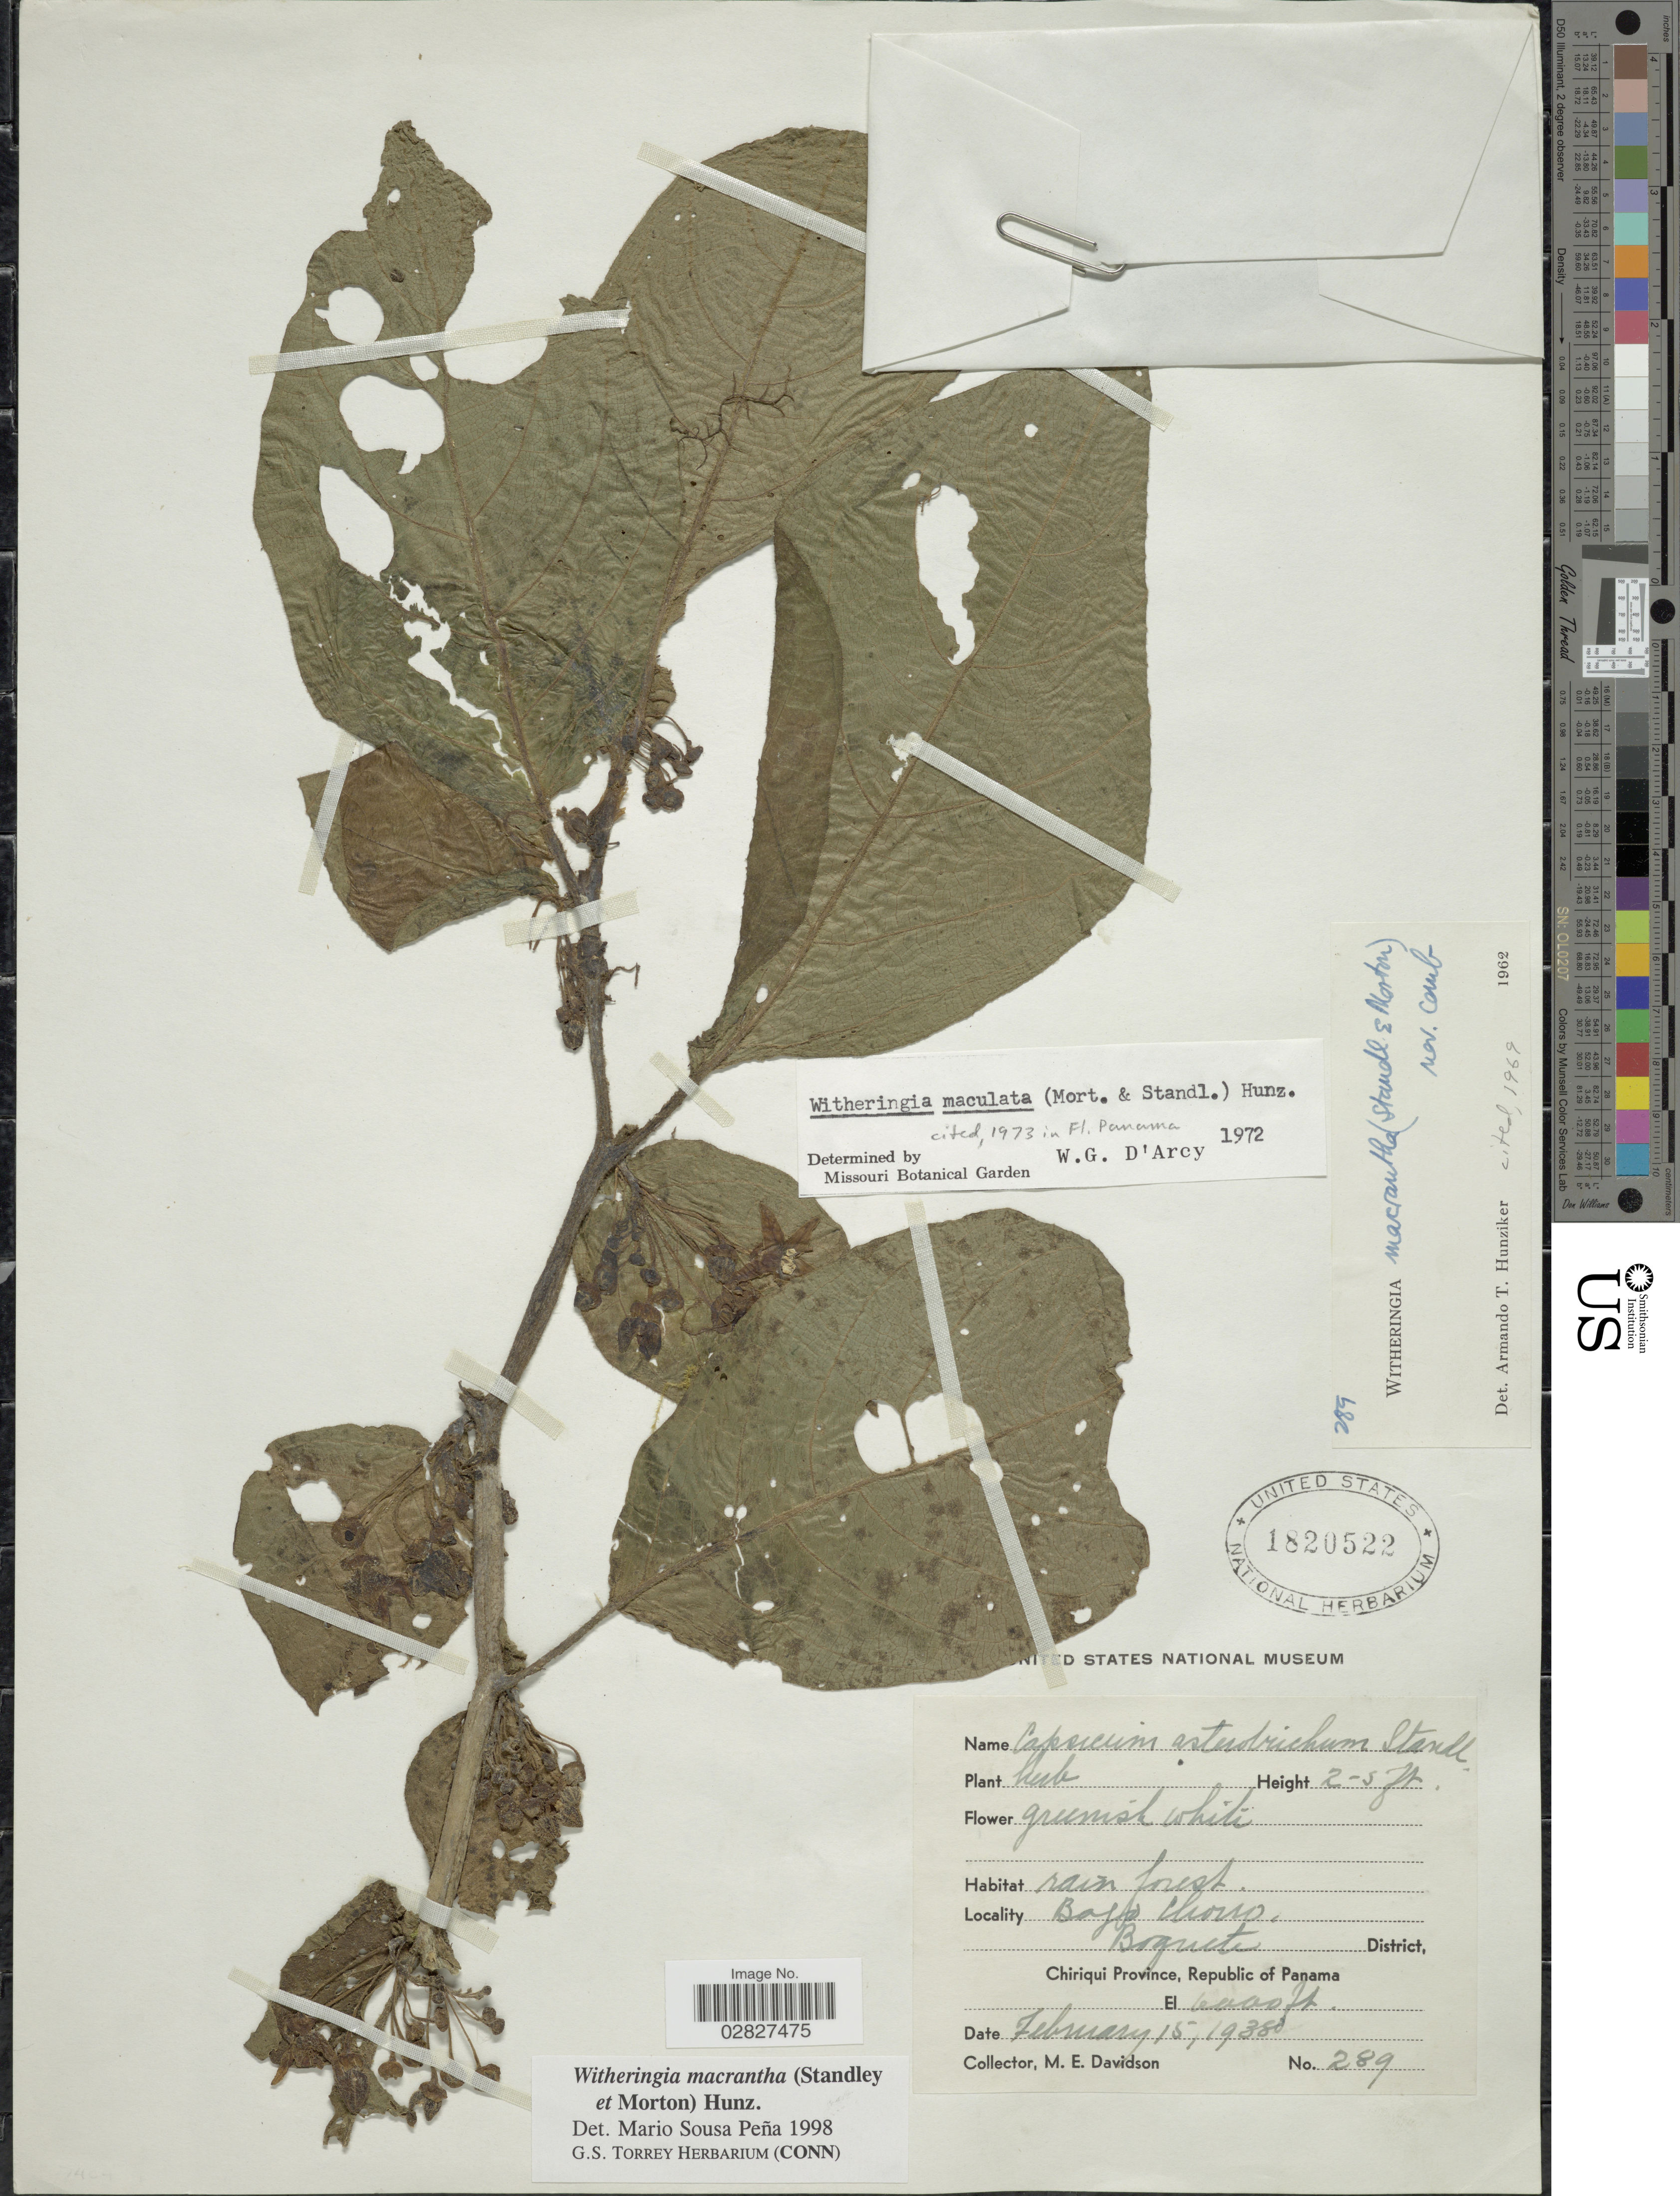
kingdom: Plantae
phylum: Tracheophyta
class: Magnoliopsida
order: Solanales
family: Solanaceae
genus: Witheringia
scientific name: Witheringia macrantha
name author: (Standl. & C.V. Morton) Hunz.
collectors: M. E. Davidson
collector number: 289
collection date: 1938-02-15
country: Panama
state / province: Chiriqui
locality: Bajo Chorro, Boquete District.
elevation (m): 1829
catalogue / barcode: US 1820522